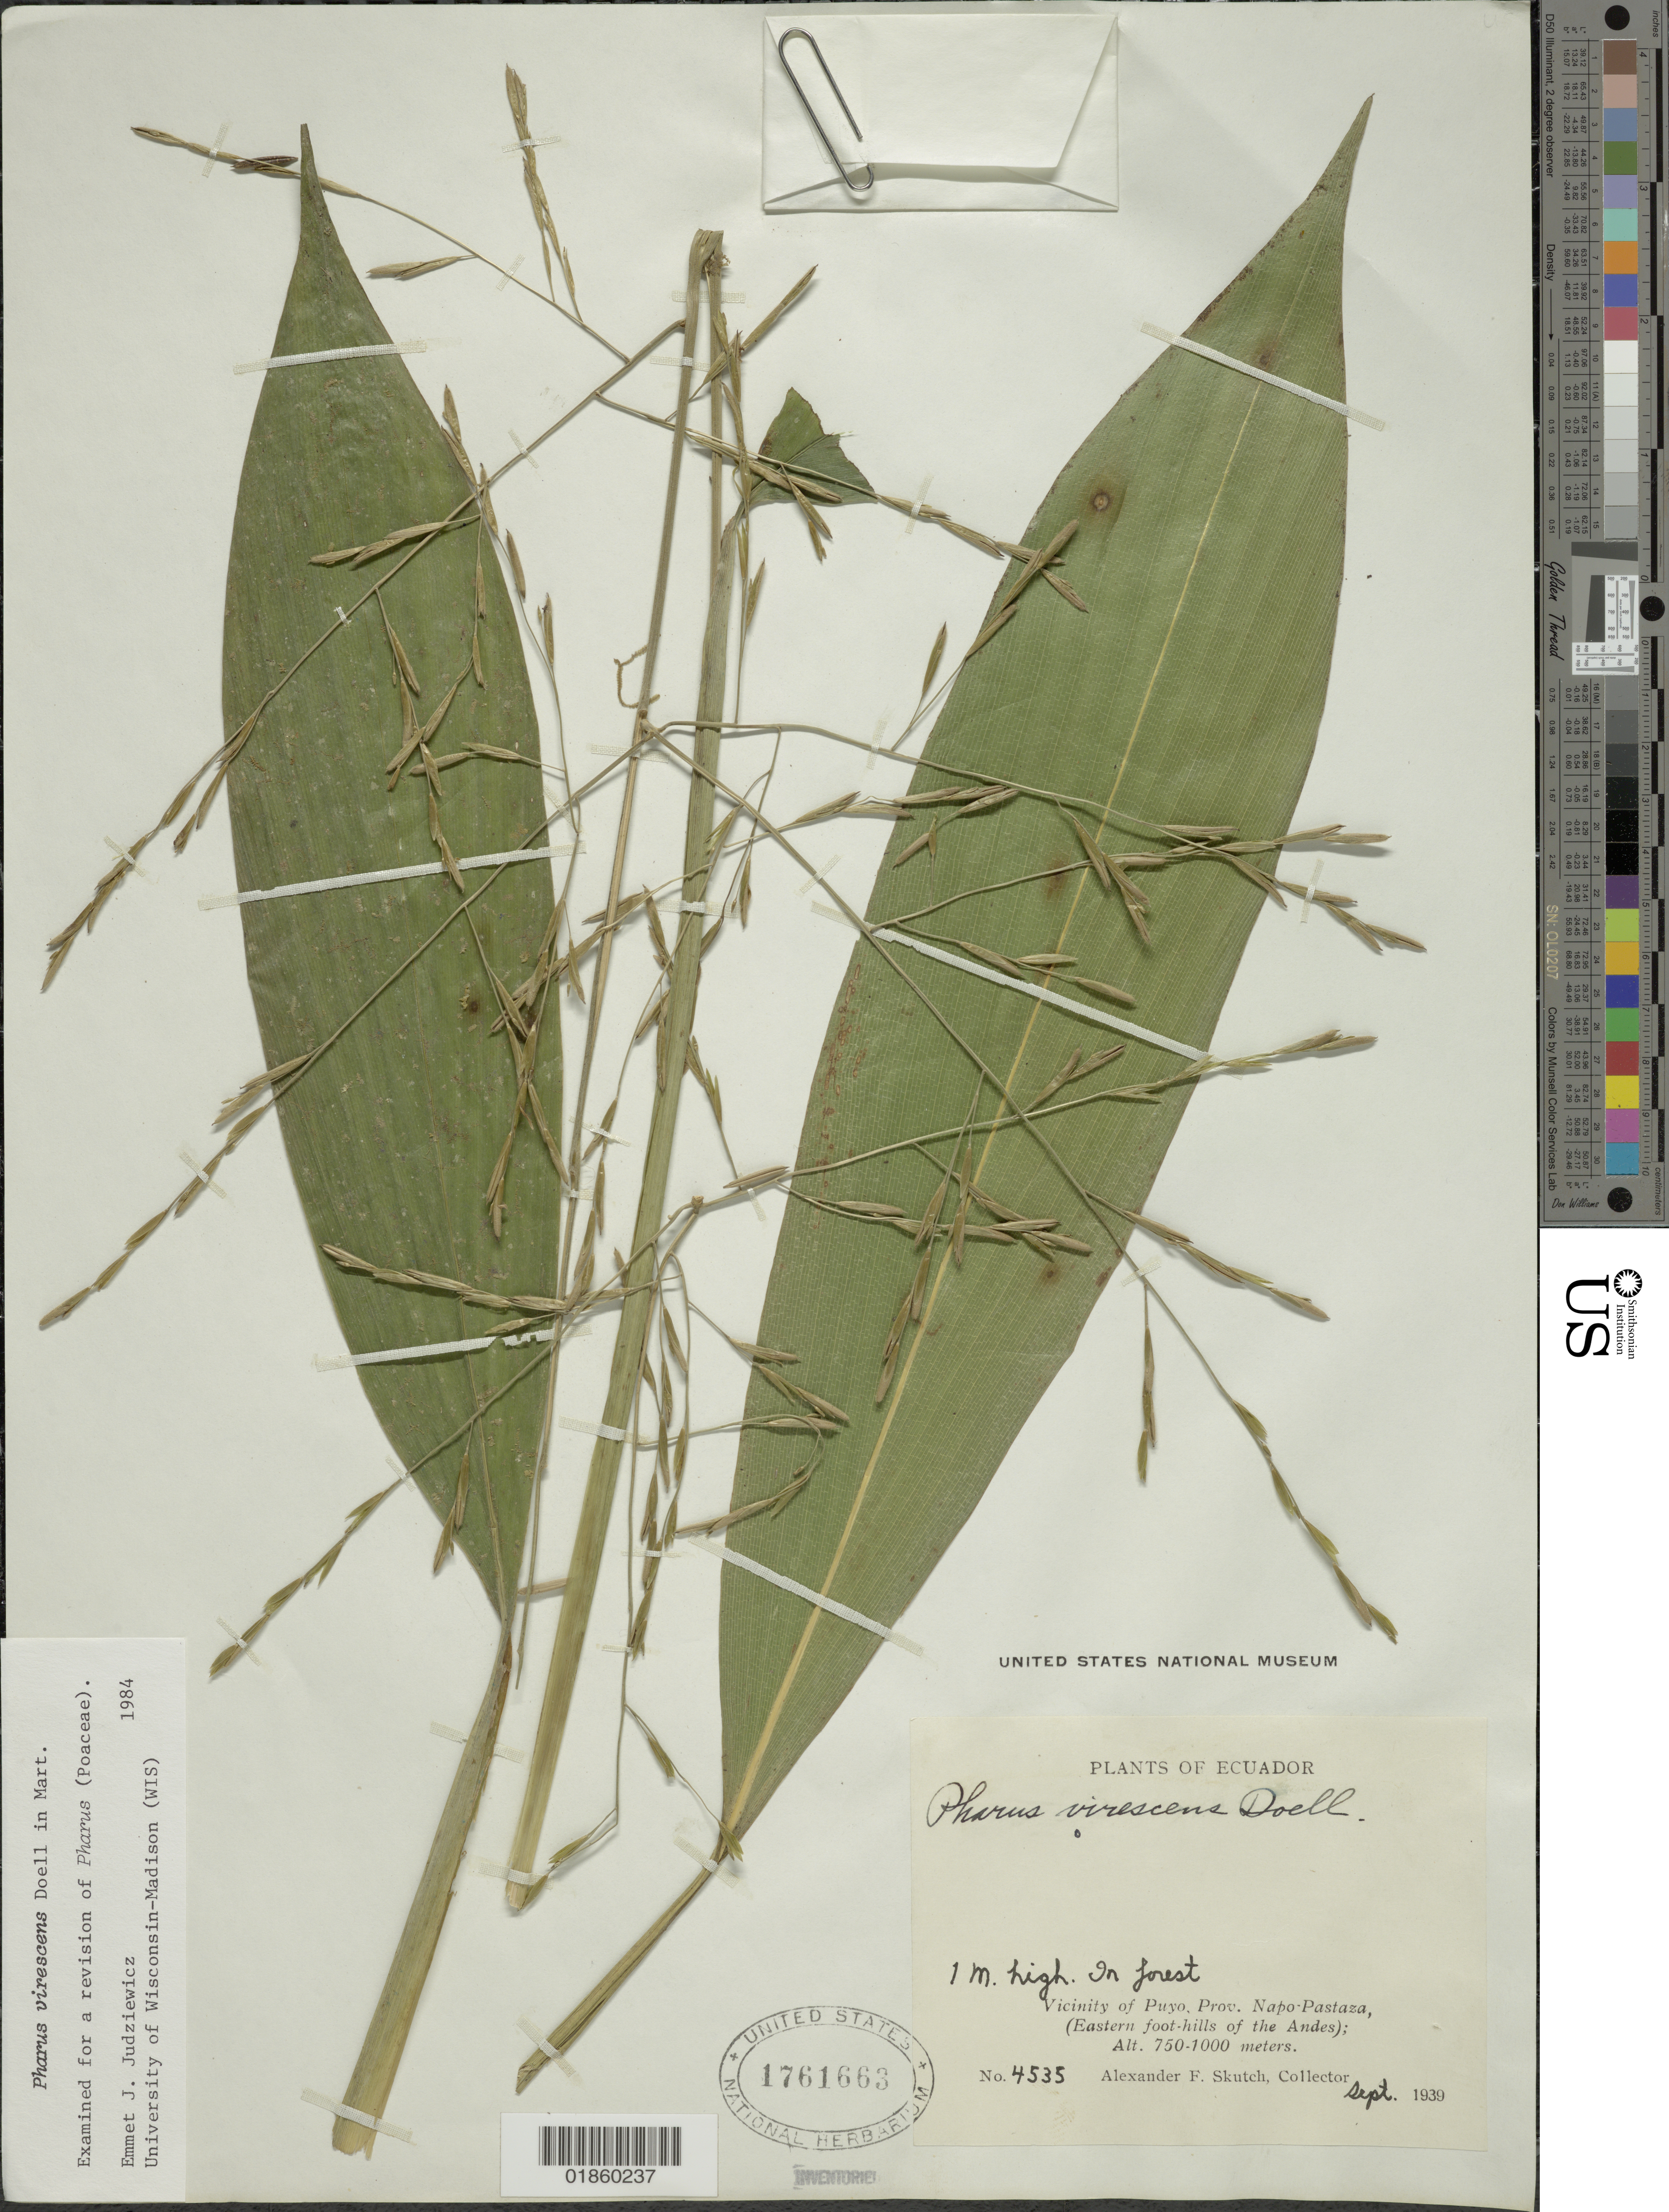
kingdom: Plantae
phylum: Tracheophyta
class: Liliopsida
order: Poales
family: Poaceae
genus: Pharus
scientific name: Pharus virescens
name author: Döll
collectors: A. F. Skutch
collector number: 4535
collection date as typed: Sep 1939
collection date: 1939-09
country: Ecuador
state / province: Pastaza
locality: Puyo, Prov. of Napo-pastaza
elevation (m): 750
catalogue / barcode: US 1761663